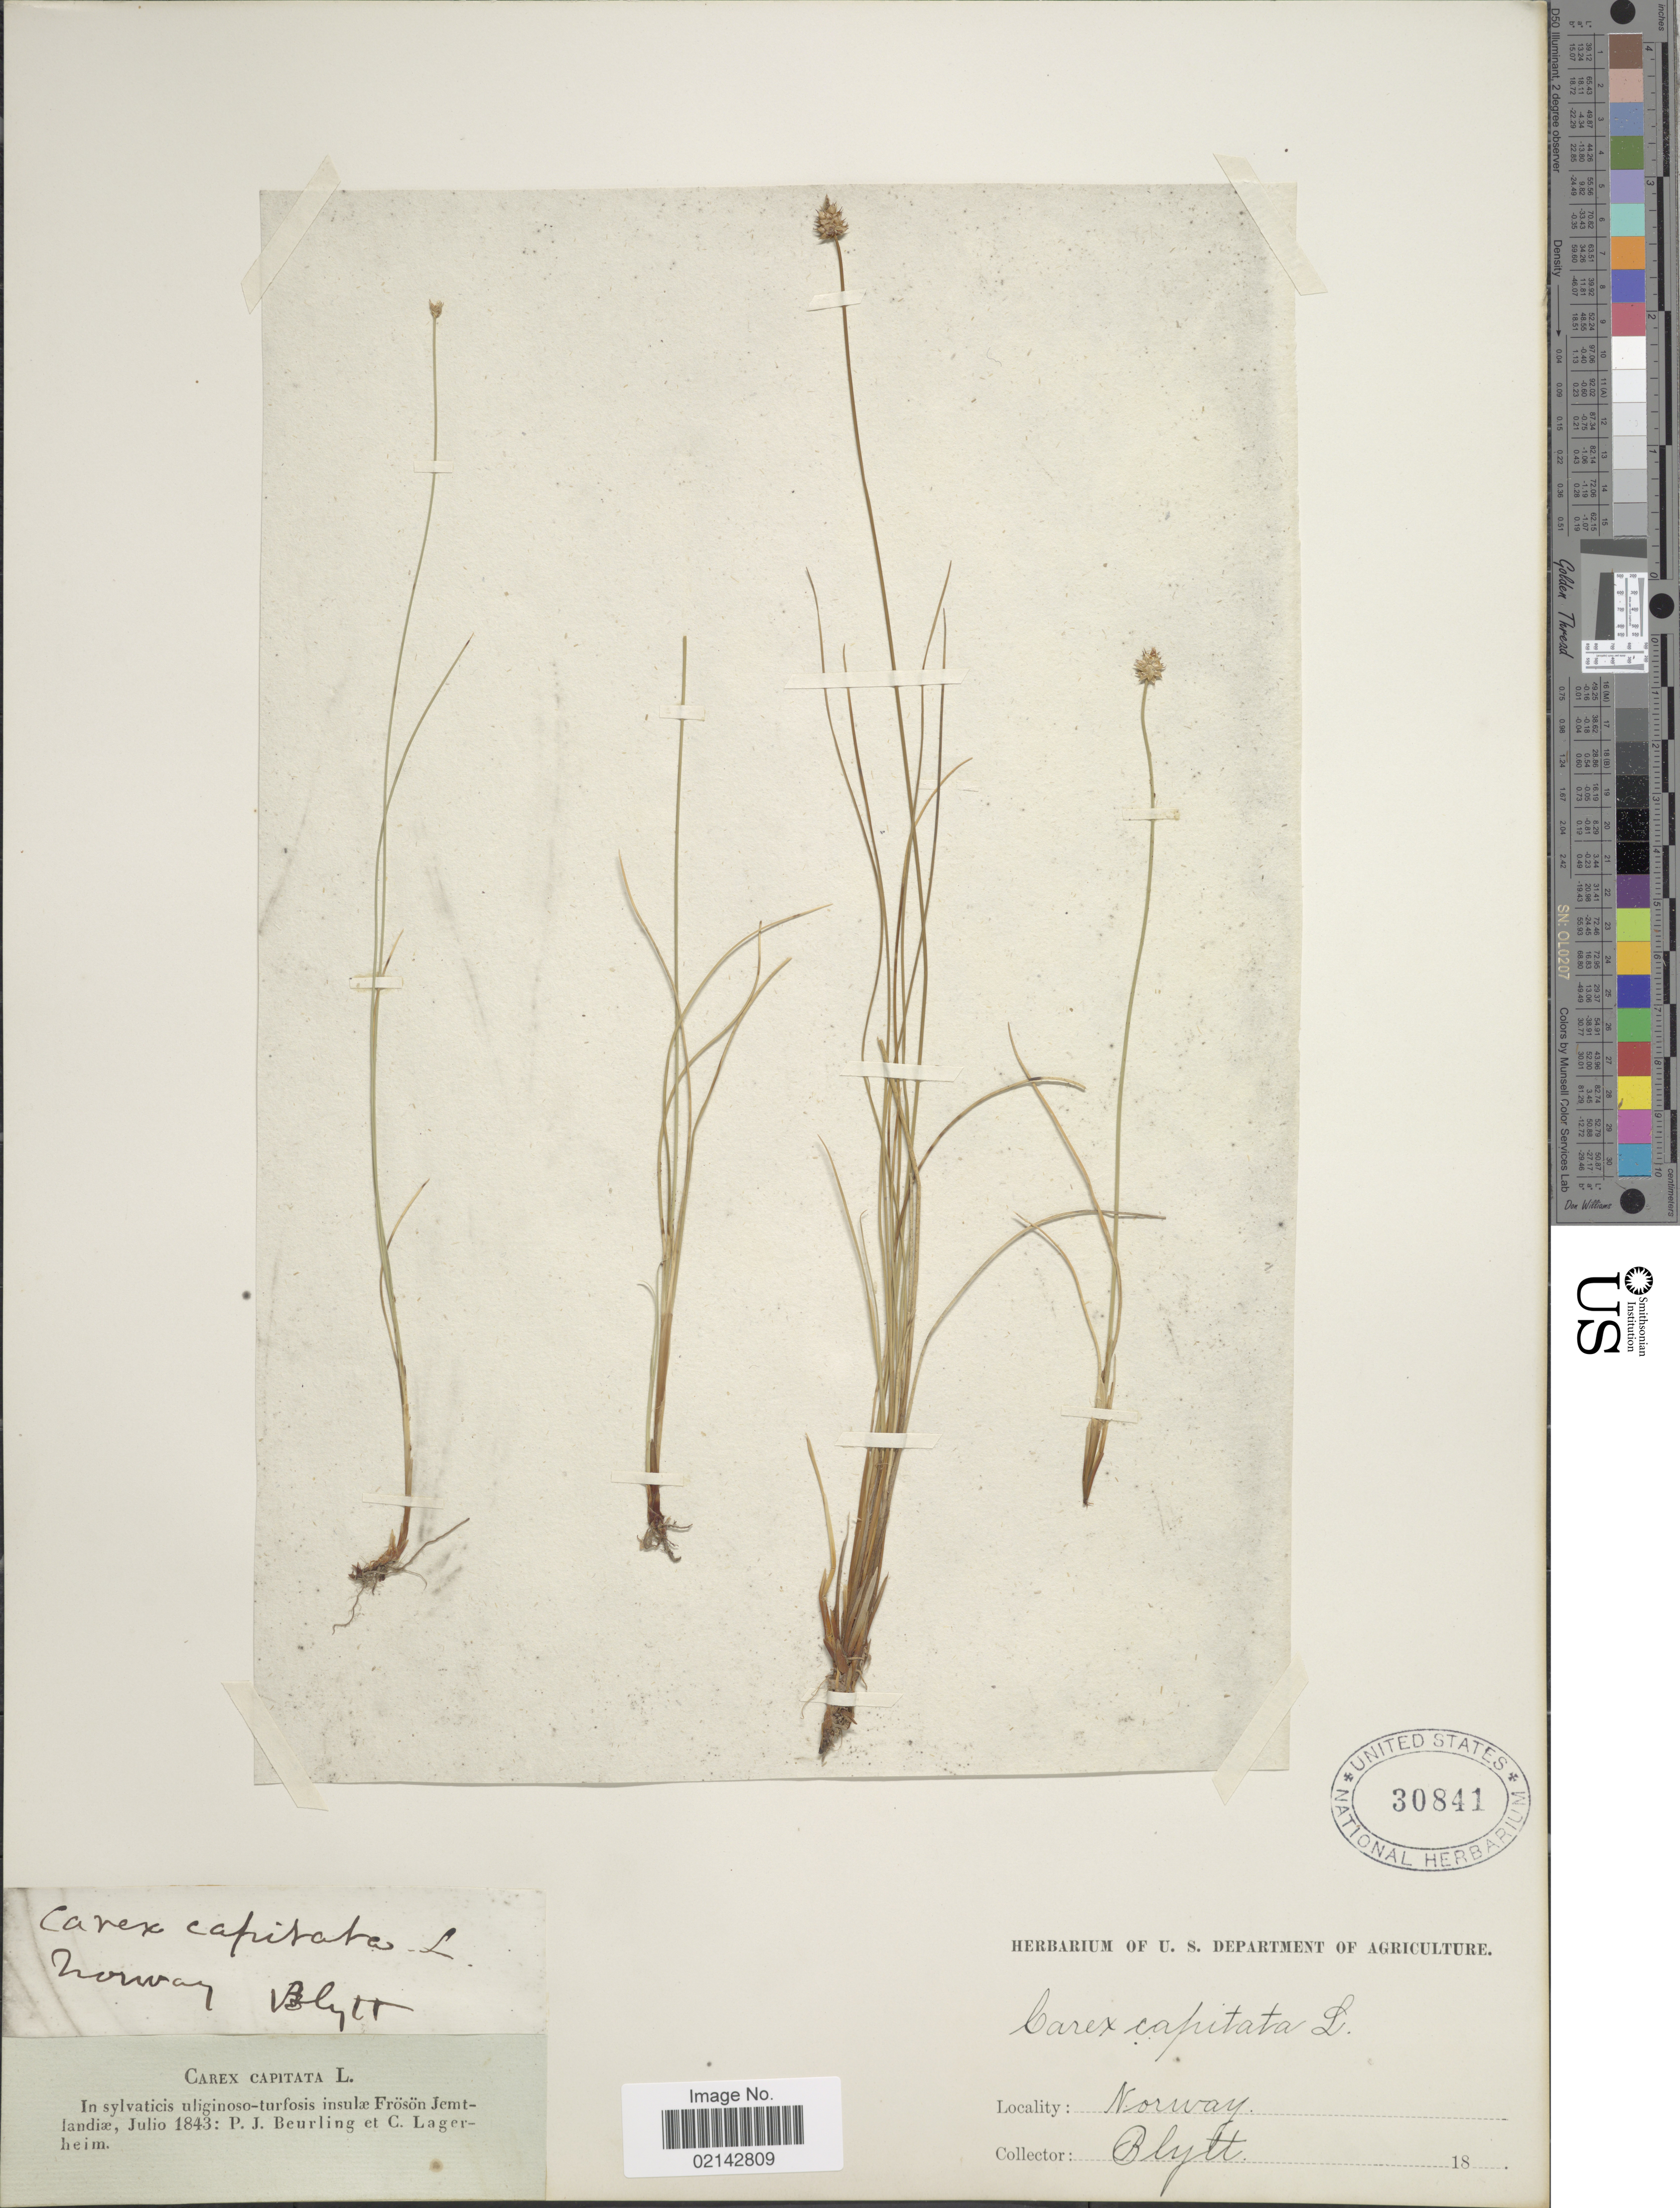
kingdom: Plantae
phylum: Tracheophyta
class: Liliopsida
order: Poales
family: Cyperaceae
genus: Carex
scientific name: Carex capitata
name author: L.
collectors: Blytt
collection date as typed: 18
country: Norway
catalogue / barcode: US 30841